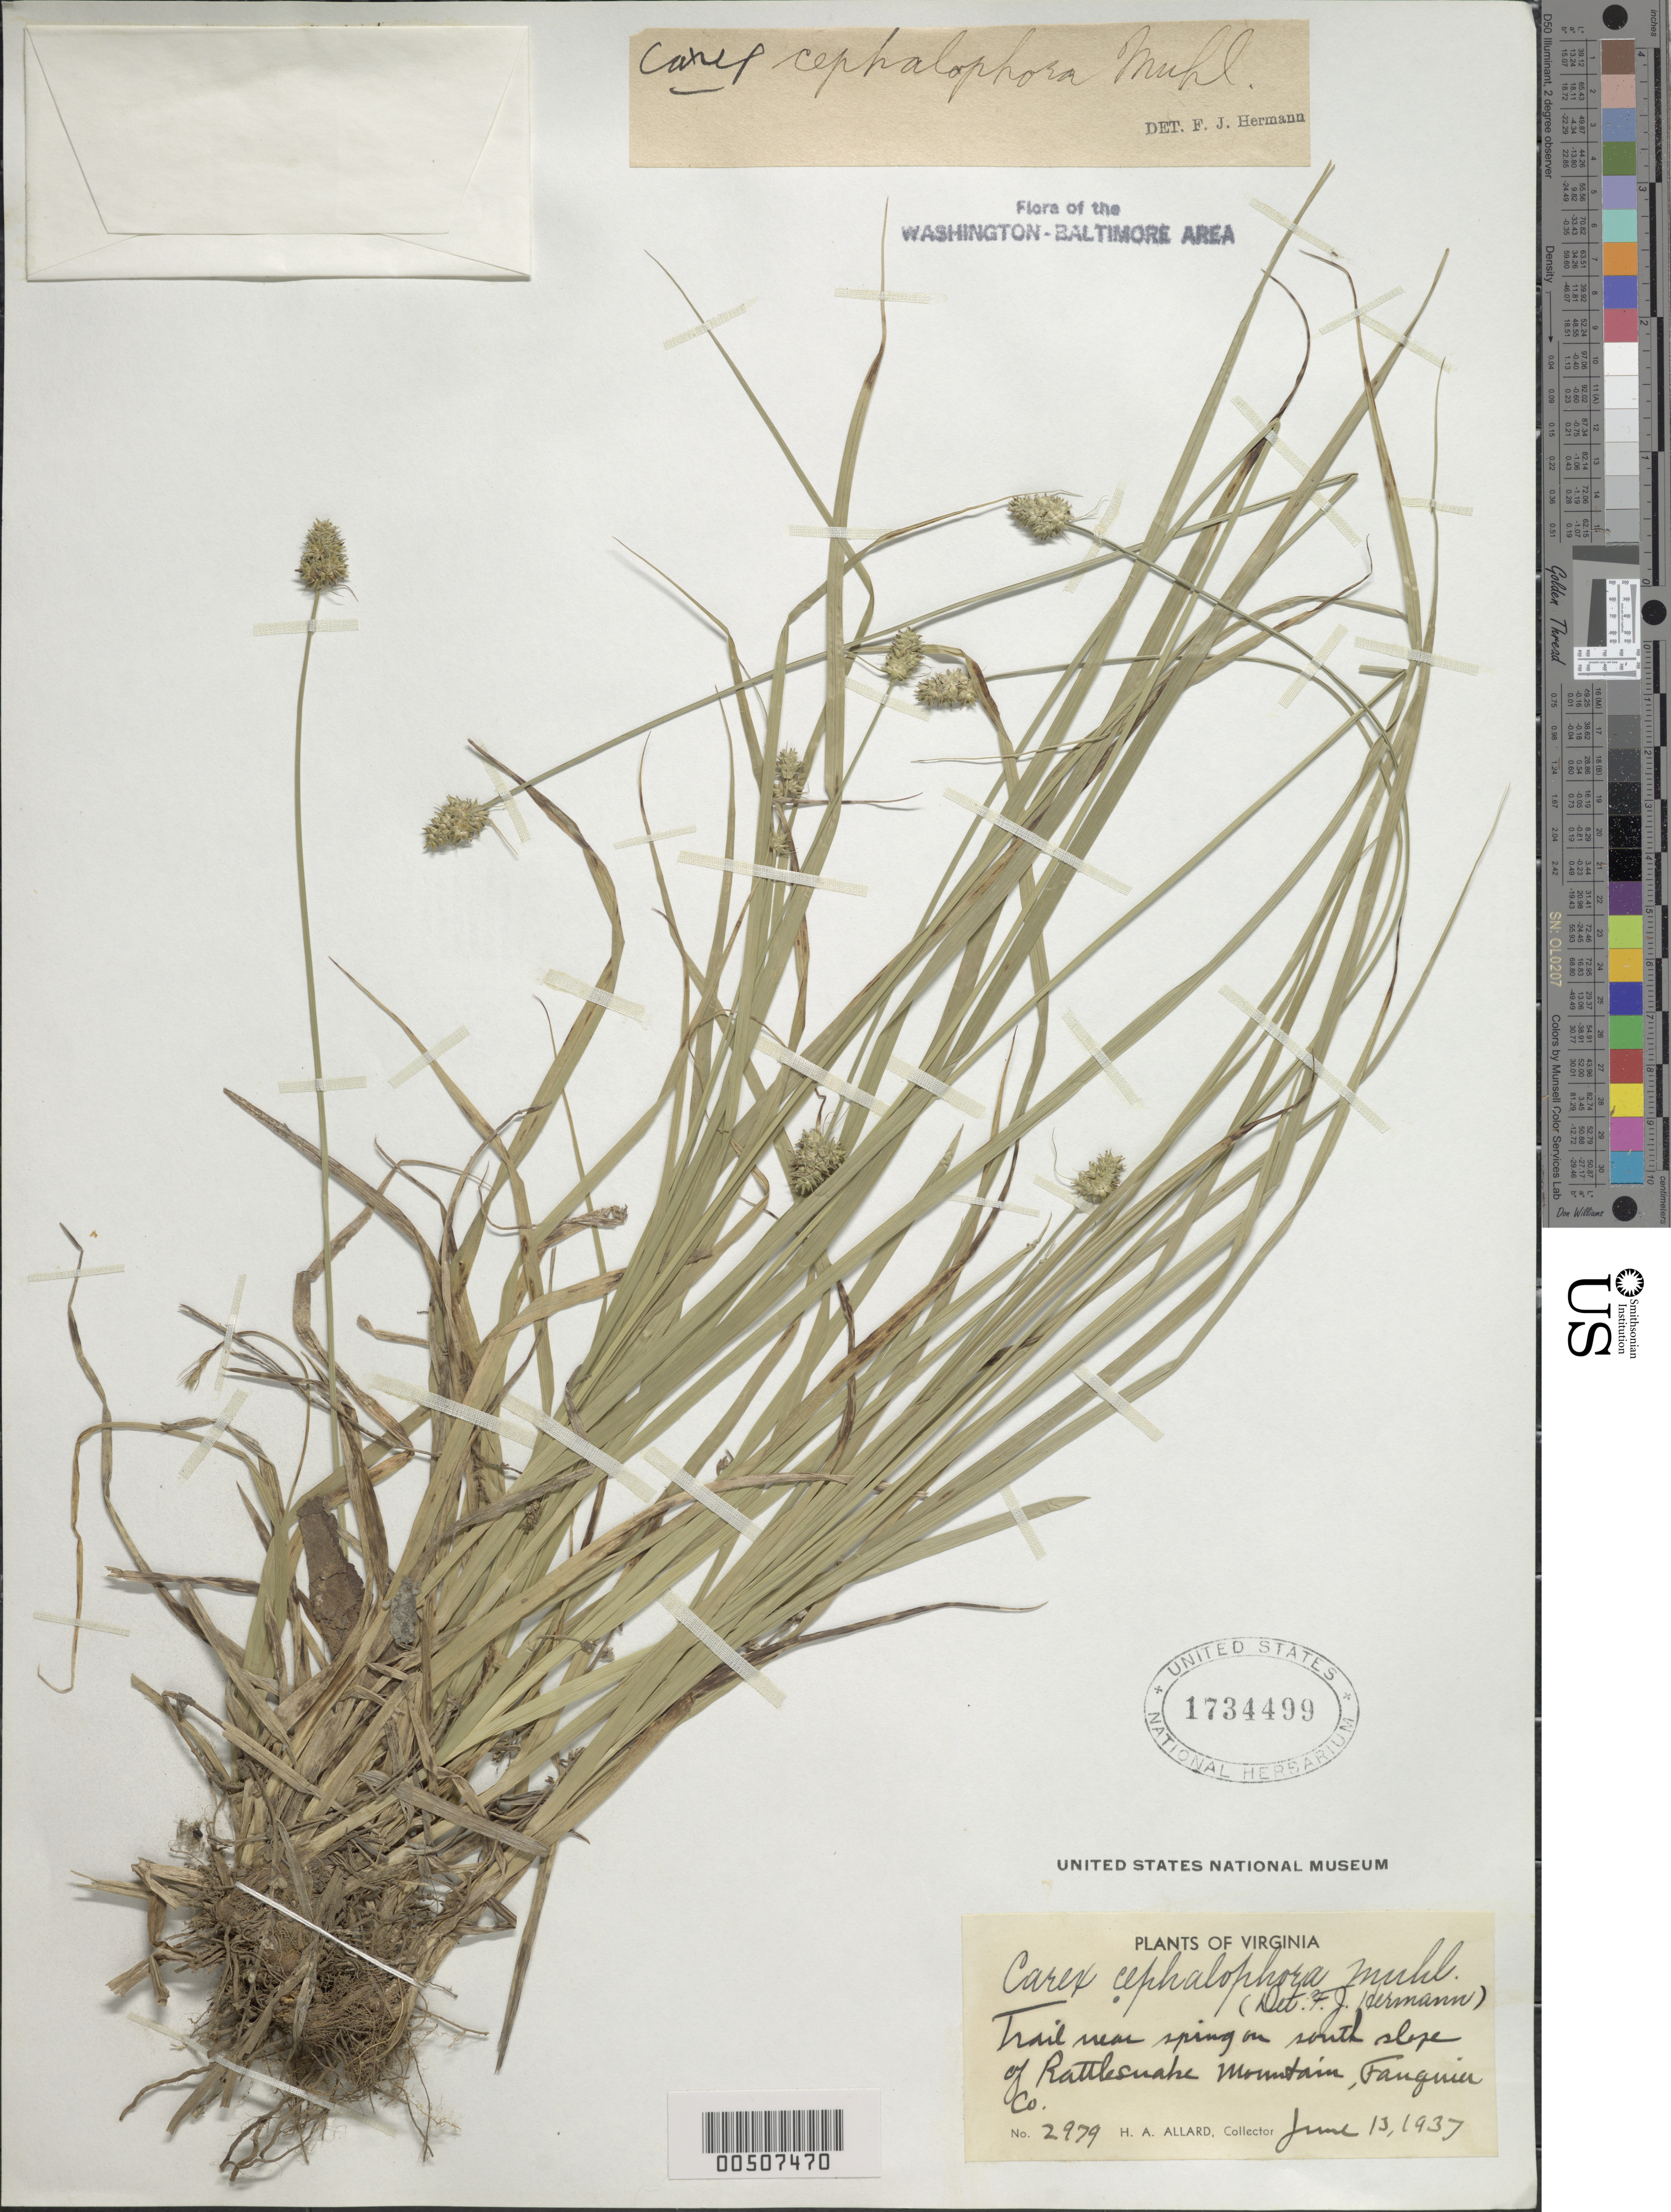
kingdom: Plantae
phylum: Tracheophyta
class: Liliopsida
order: Poales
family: Cyperaceae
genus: Carex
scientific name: Carex cephalophora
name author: Muhl. ex Willd.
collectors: H. A. Allard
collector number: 2979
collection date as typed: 13 Jun 1937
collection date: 1937-06-13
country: United States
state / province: Virginia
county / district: Fauquier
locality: S slope of Rattlesnake Mt.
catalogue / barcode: US 1734499